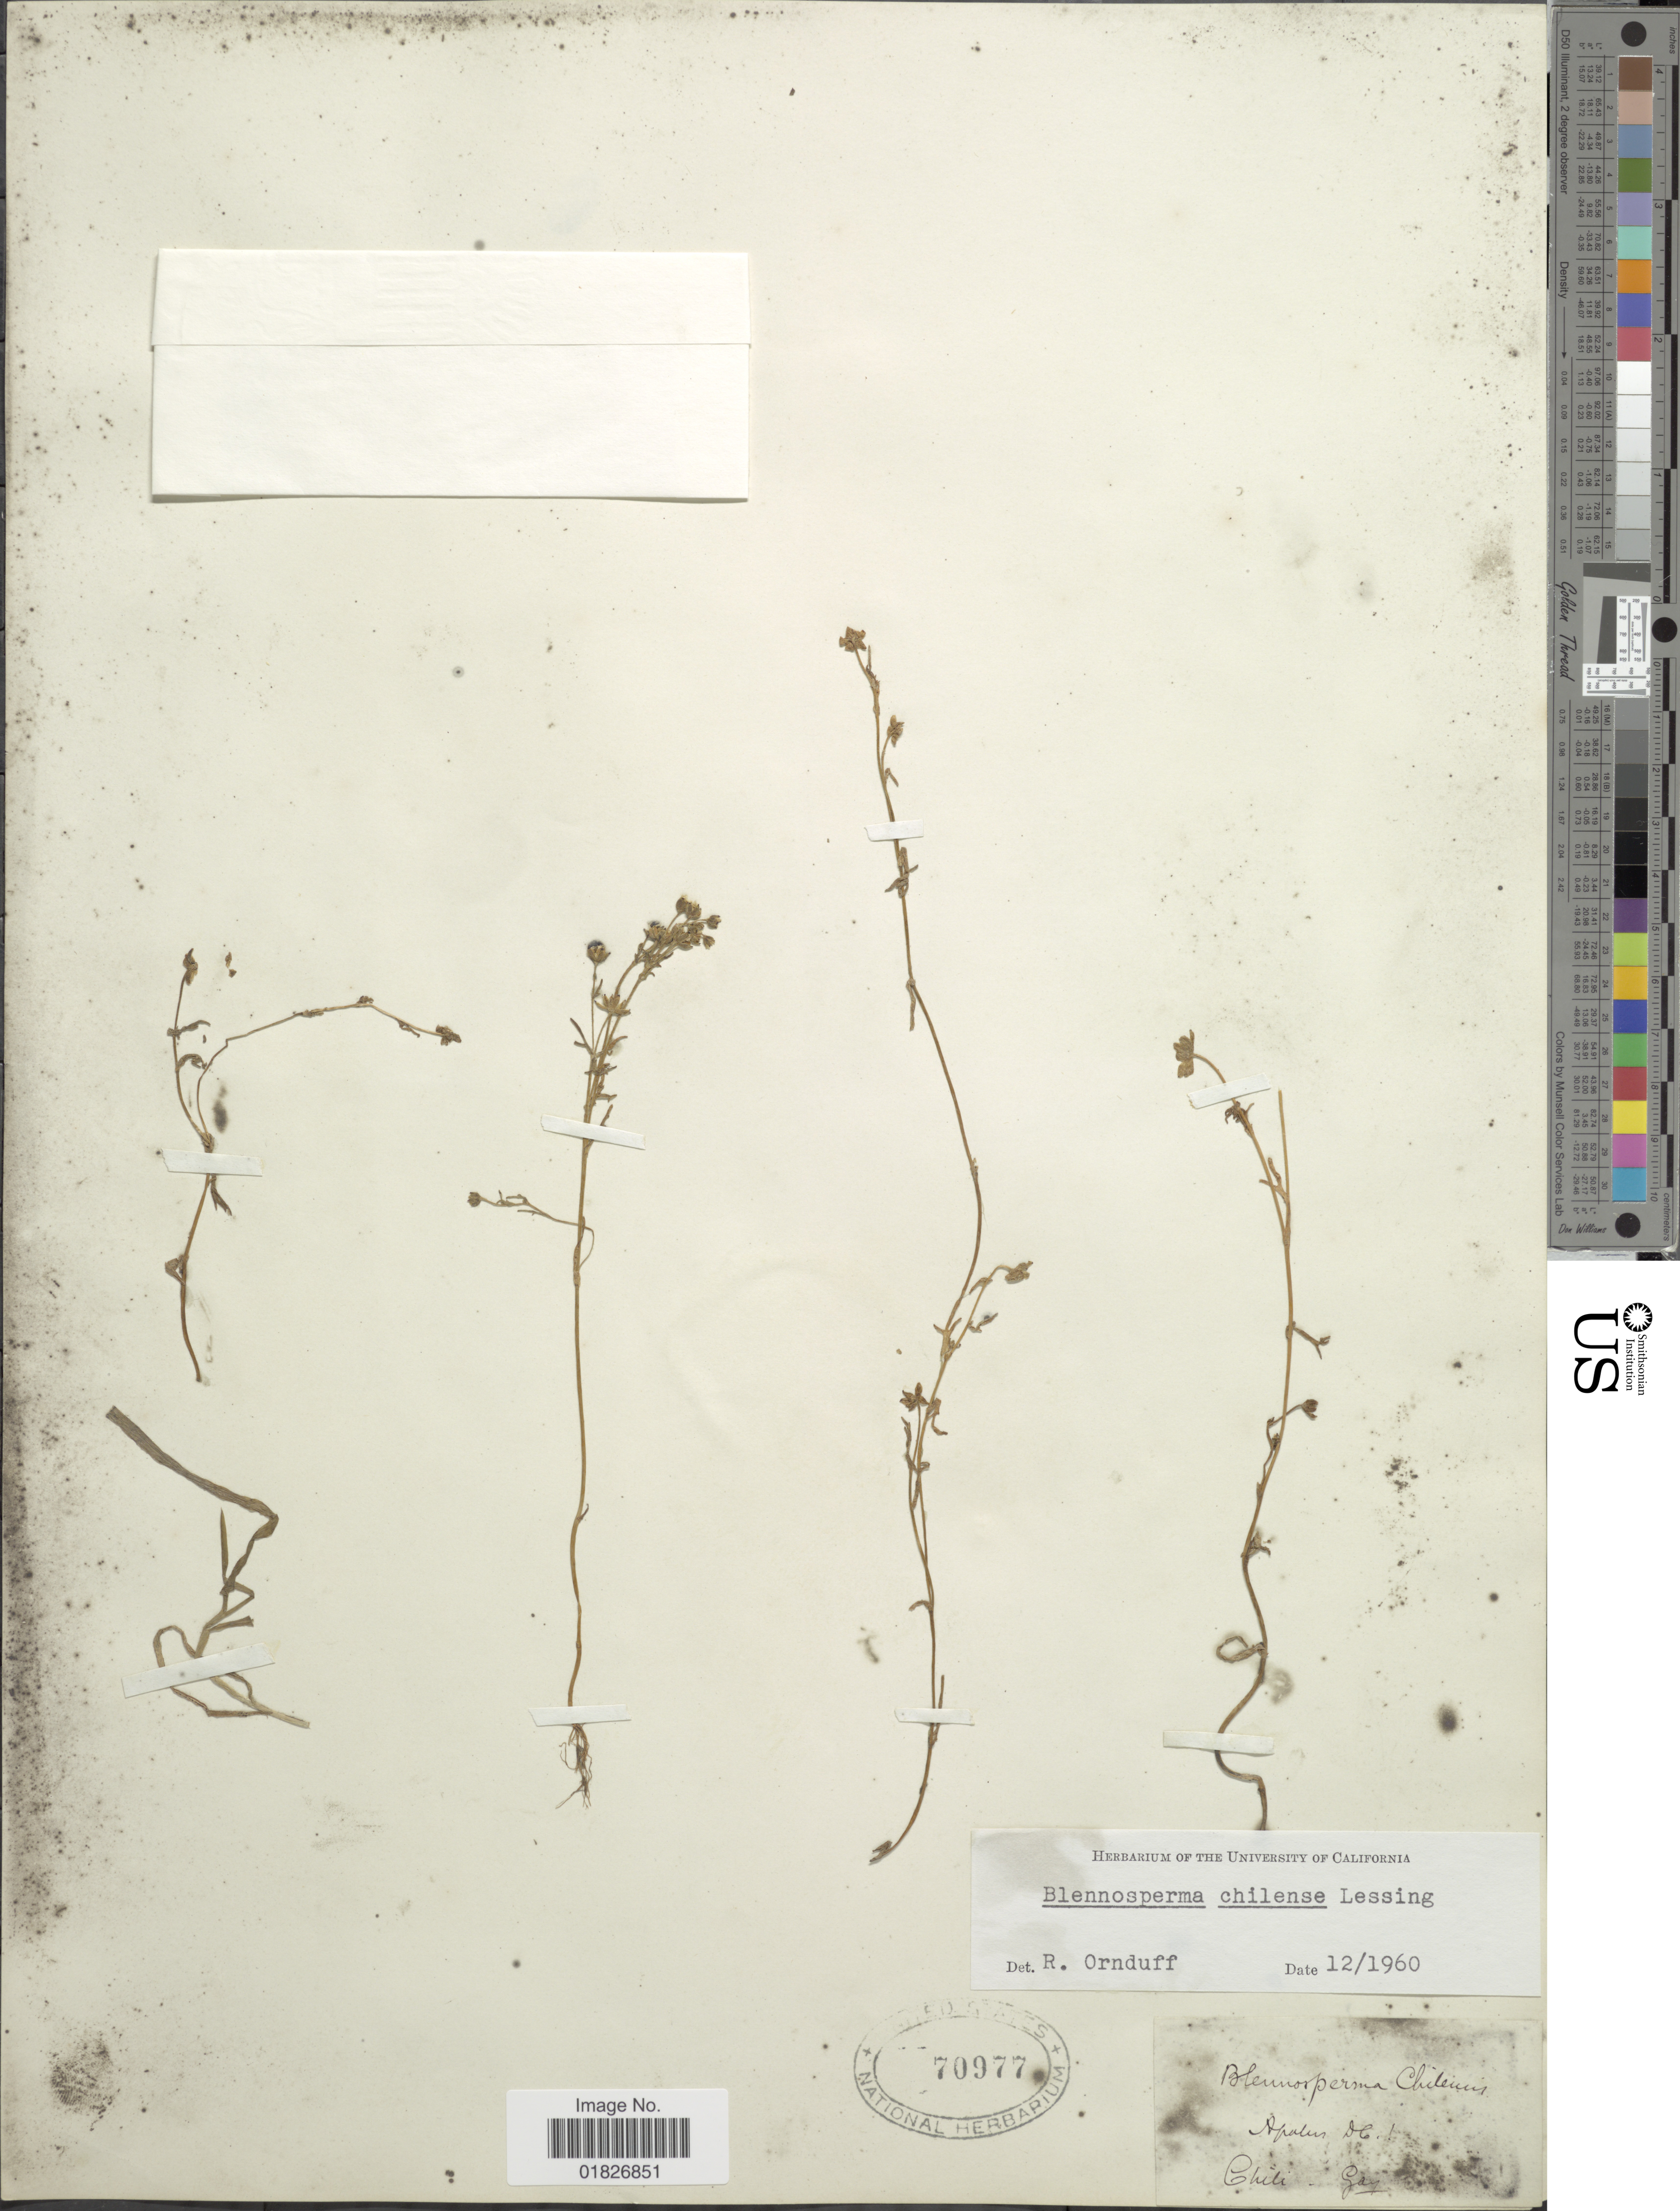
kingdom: Plantae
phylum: Tracheophyta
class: Magnoliopsida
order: Asterales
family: Asteraceae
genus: Blennosperma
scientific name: Blennosperma chilense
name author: Less.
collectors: -- Gay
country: Chile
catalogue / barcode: US 70977